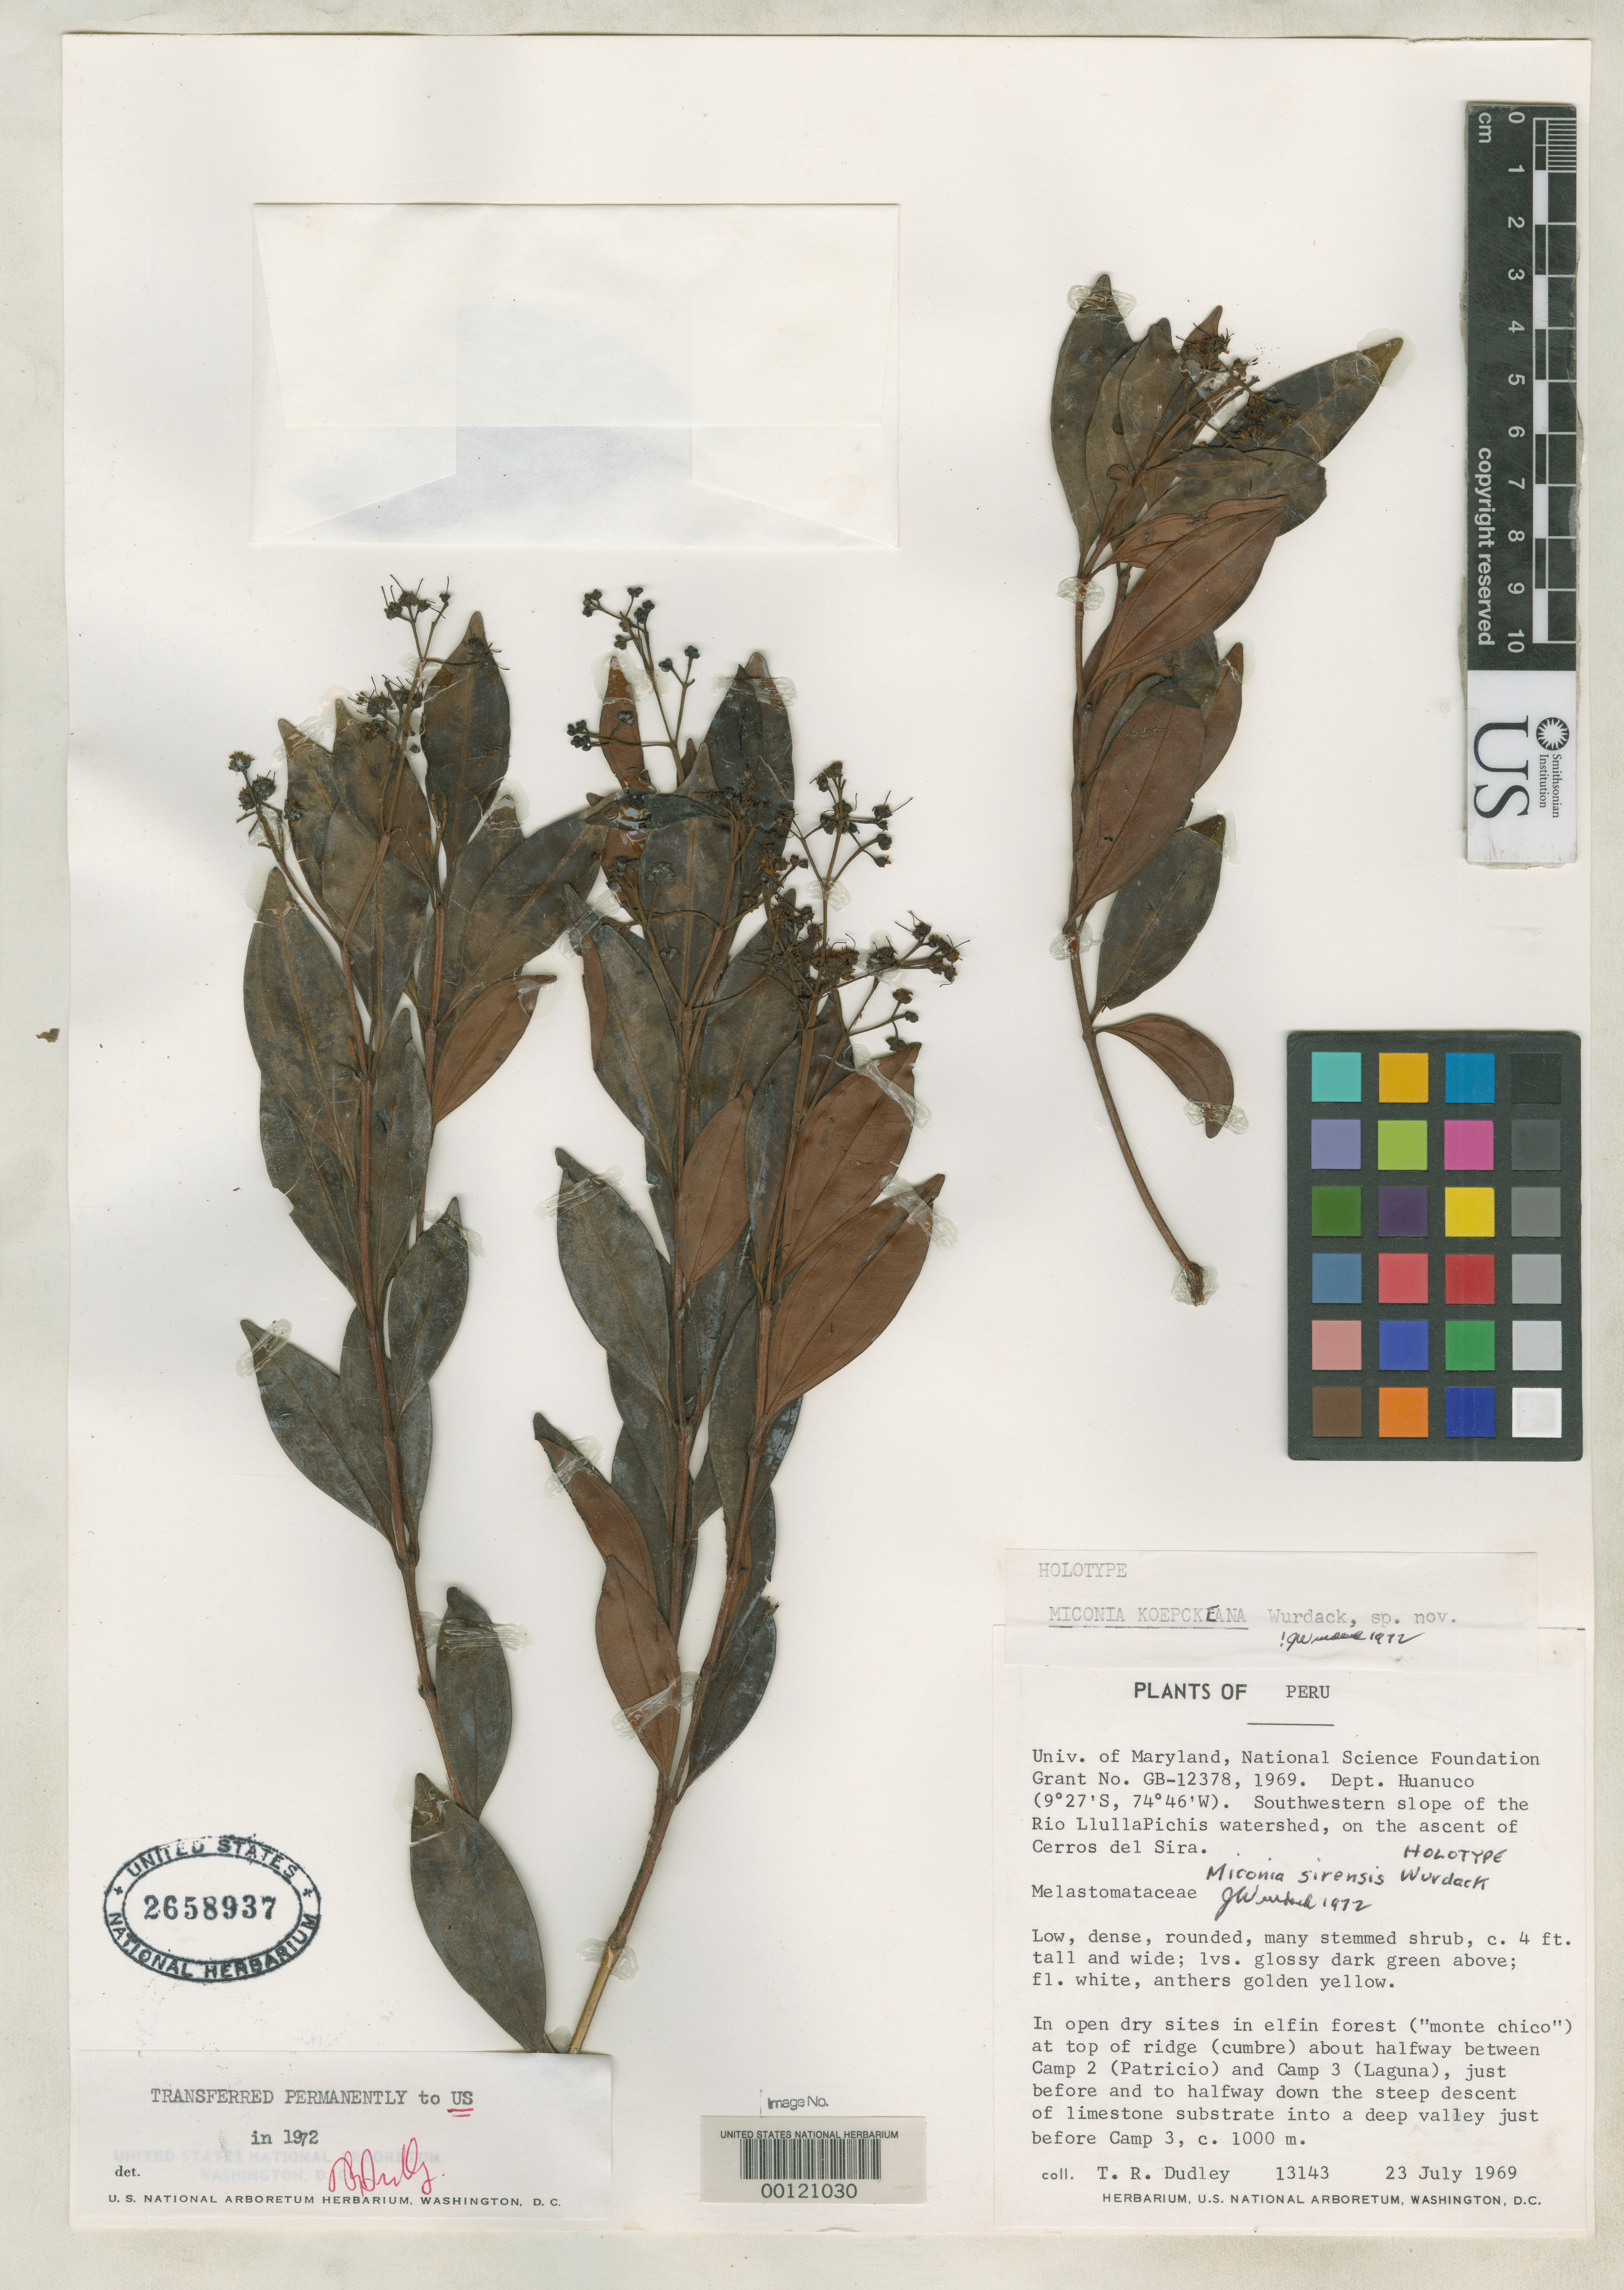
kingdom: Plantae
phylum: Tracheophyta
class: Magnoliopsida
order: Myrtales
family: Melastomataceae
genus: Miconia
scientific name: Miconia koepckeana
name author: Wurdack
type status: Holotype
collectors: T. R. Dudley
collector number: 13143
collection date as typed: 23 Jul 1969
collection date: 1969-07-23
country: Peru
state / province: Huánuco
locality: Cerros del Sira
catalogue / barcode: US 2658937